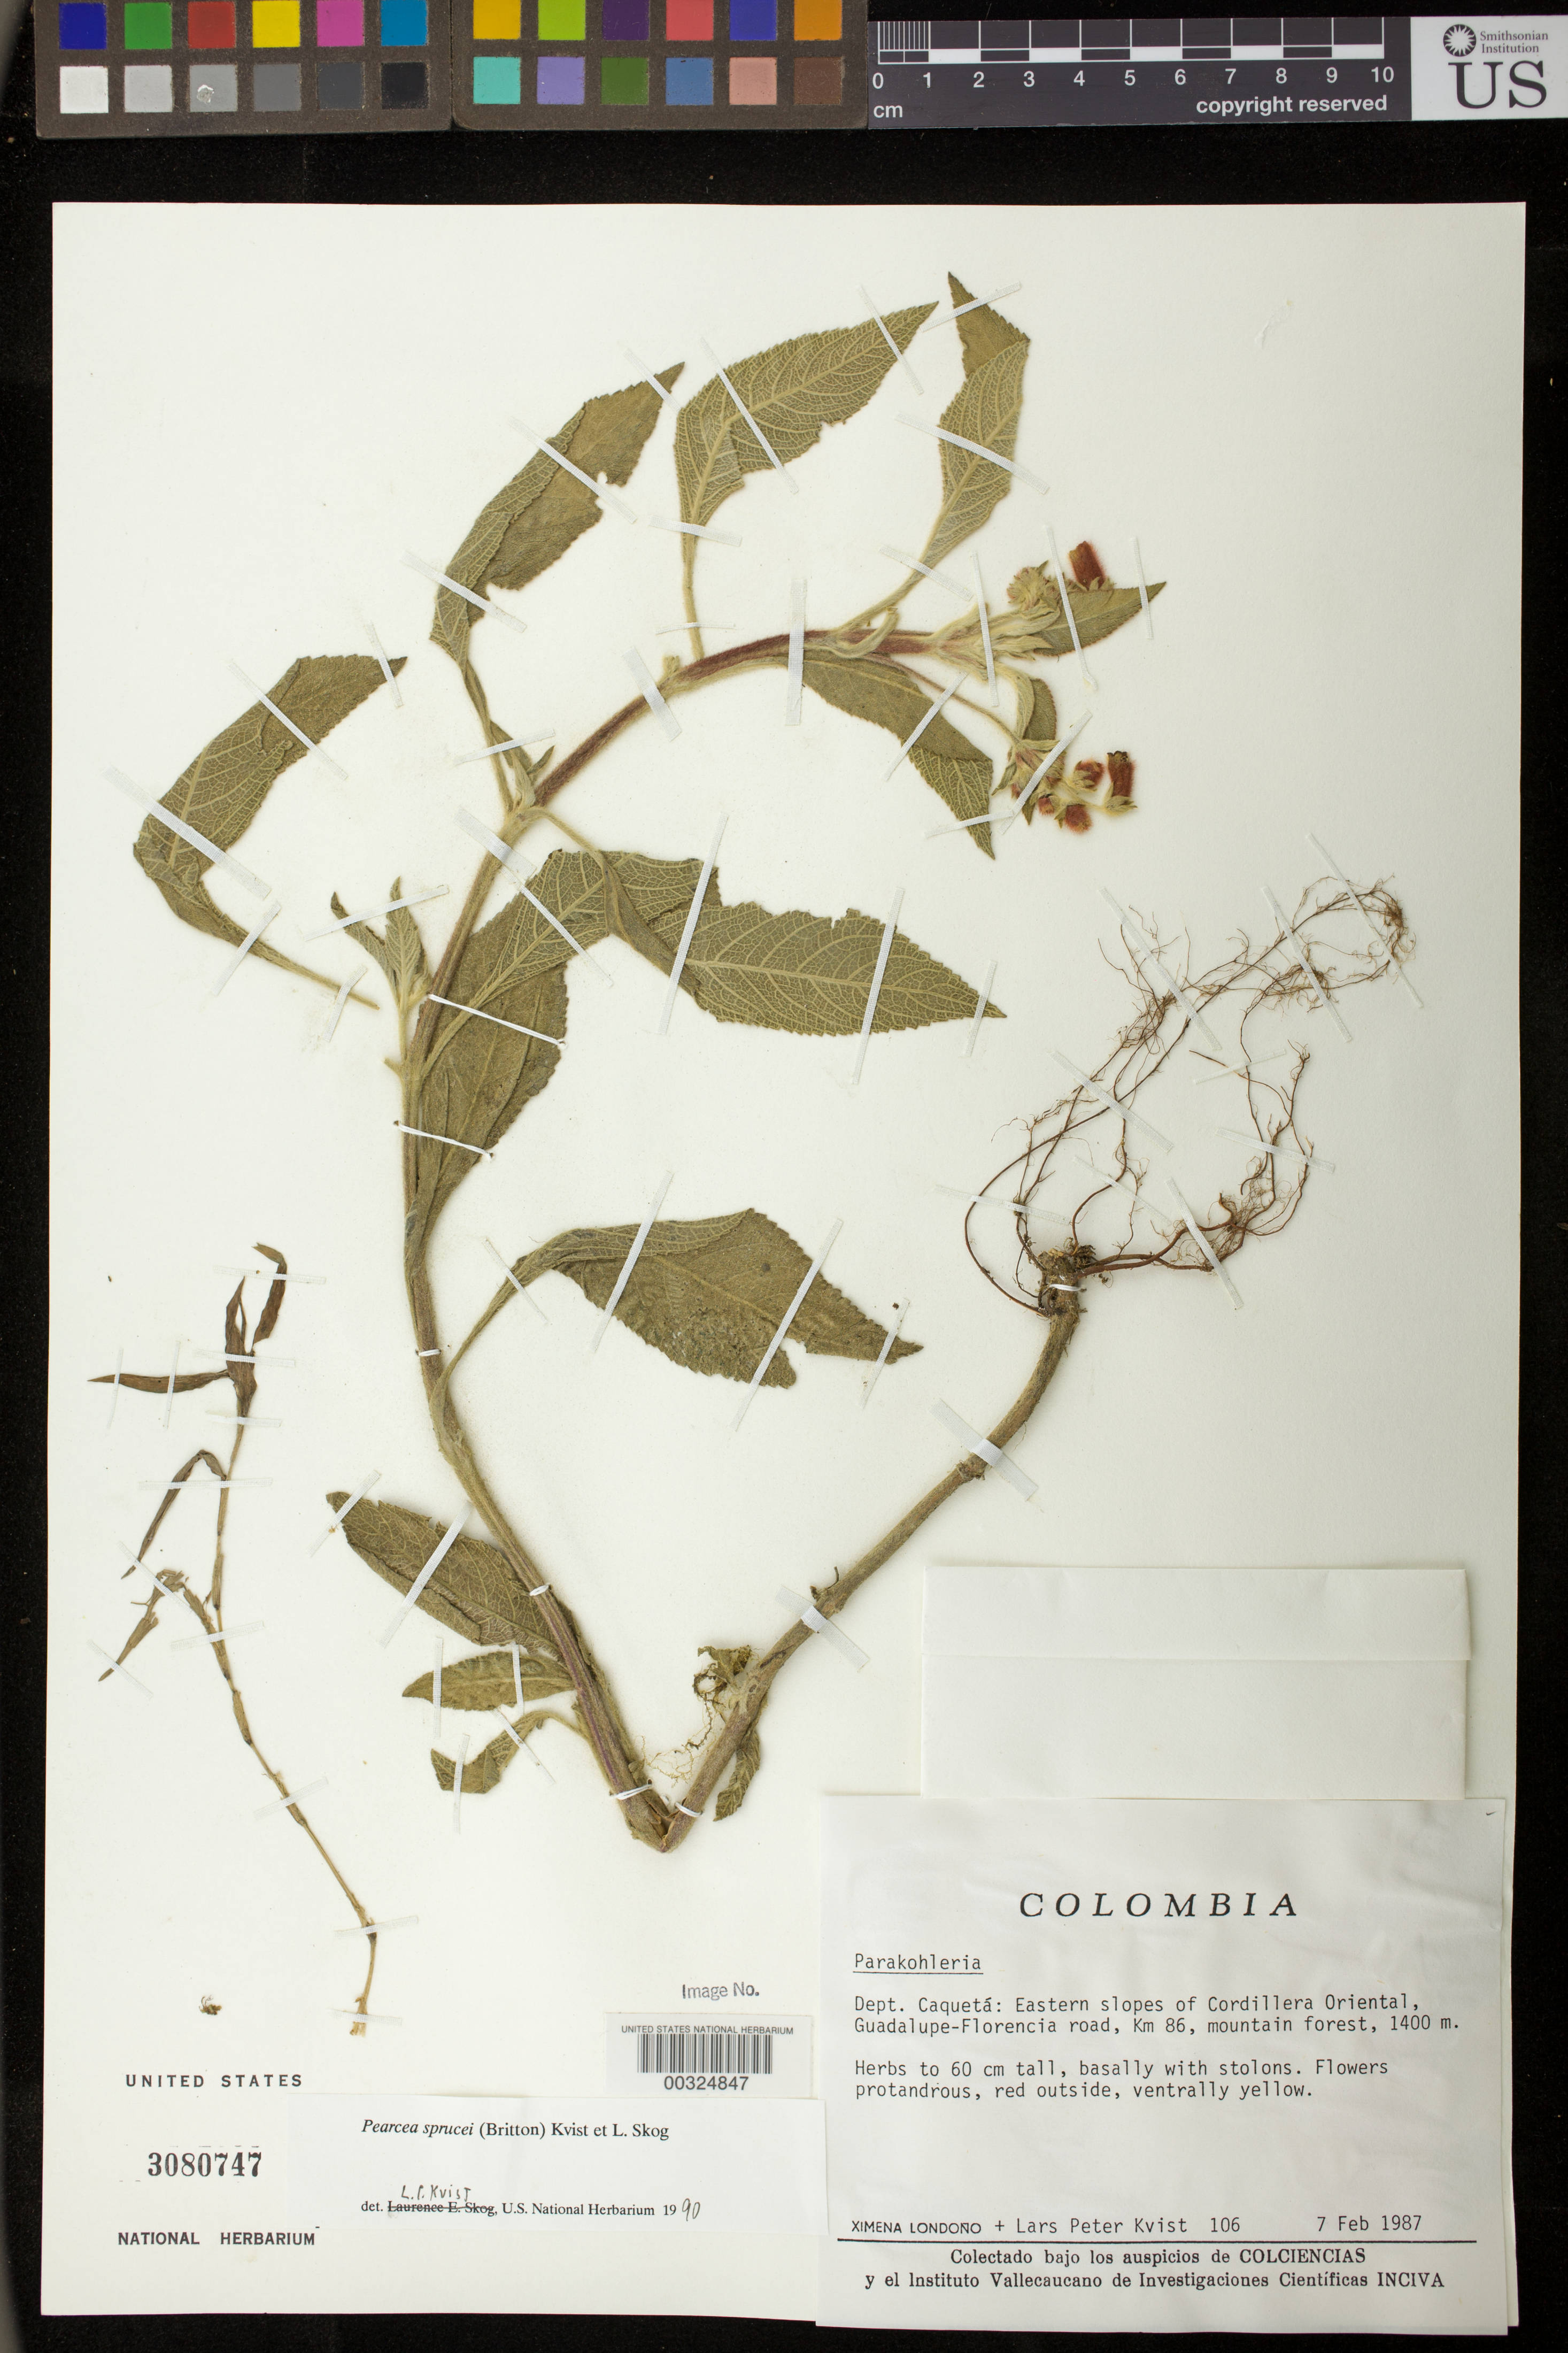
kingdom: Plantae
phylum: Tracheophyta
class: Magnoliopsida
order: Lamiales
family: Gesneriaceae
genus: Pearcea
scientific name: Pearcea sprucei var. sprucei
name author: (Britton ex Rusby) L.P. Kvist & L.E. Skog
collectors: X. Londoño & L. P. Kvist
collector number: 106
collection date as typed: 07 Feb 1987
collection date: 1987-02-07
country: Colombia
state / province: Caquetá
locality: Eastern slopes of Cordillera Oriental, Guadalupe-Florencia road, km 86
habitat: mountain forest;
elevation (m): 1400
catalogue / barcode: US 3080747